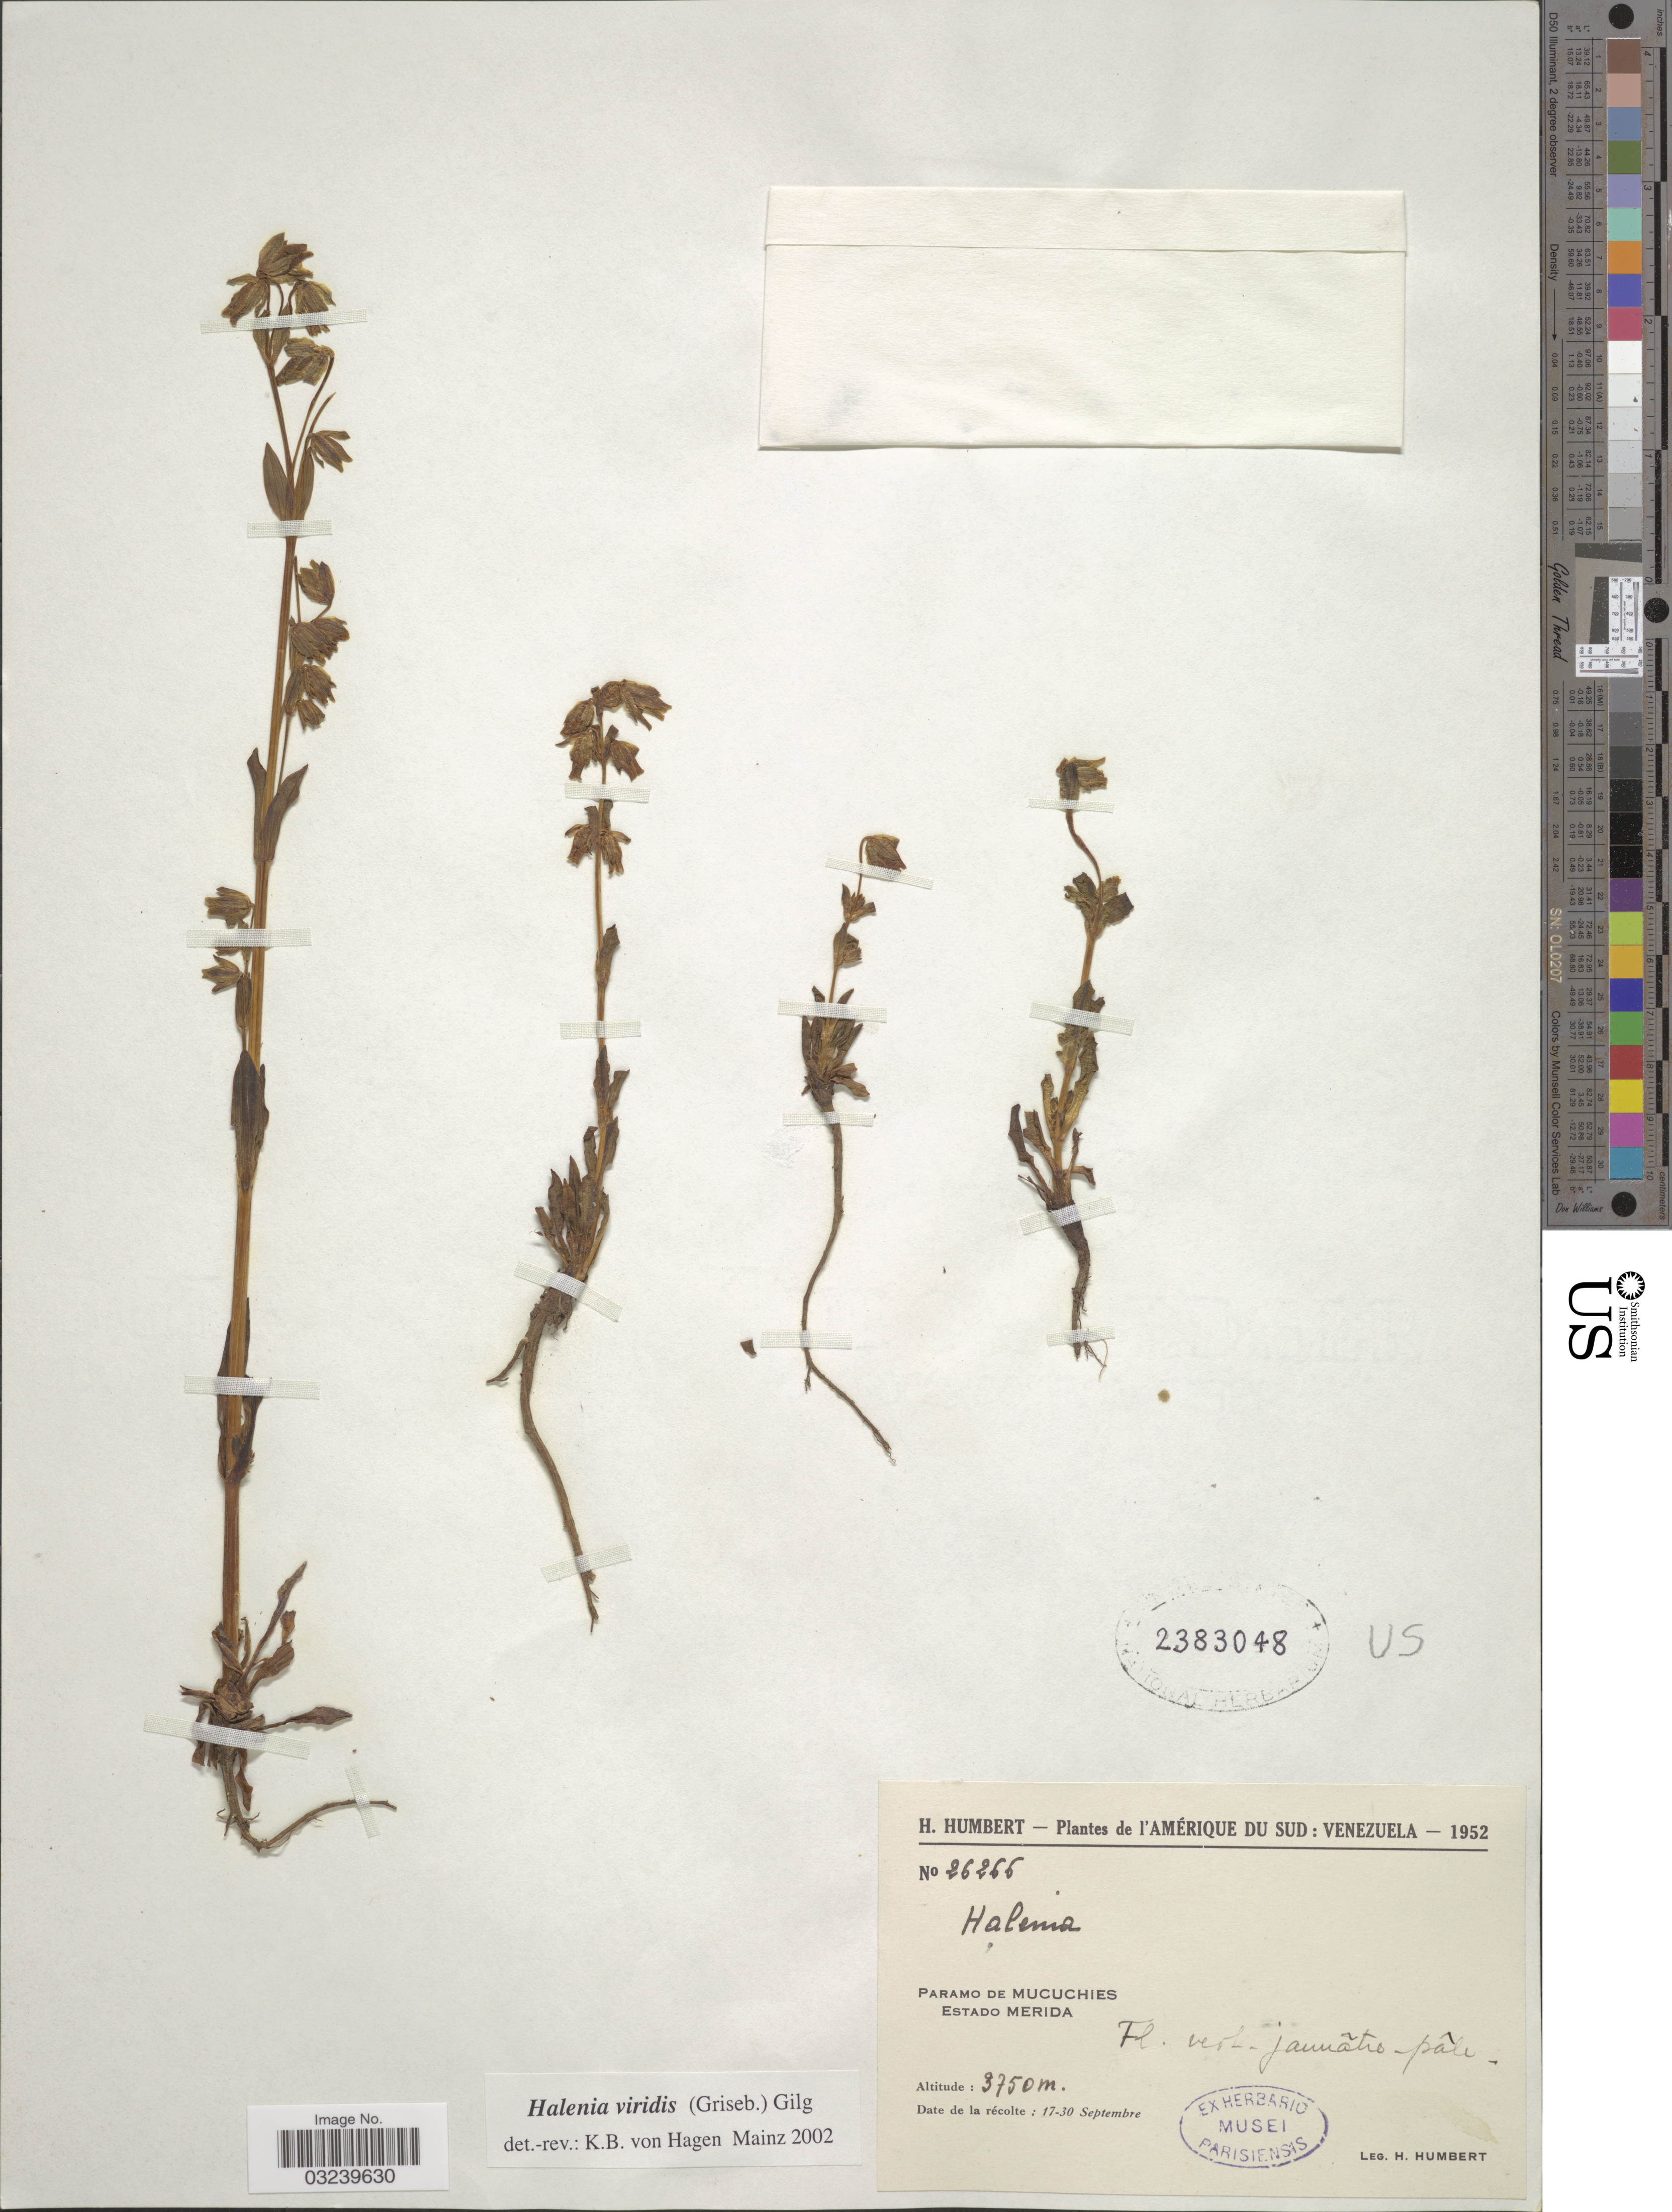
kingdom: Plantae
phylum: Tracheophyta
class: Magnoliopsida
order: Gentianales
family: Gentianaceae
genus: Halenia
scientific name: Halenia viridis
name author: (Griseb.) Gilg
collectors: H. Humbert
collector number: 26266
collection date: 1952-09-17/1952-09-30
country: Venezuela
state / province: Mérida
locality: L'Amérique Du Sud, Paramo de Mucuchies.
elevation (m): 3750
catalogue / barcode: US 2383048